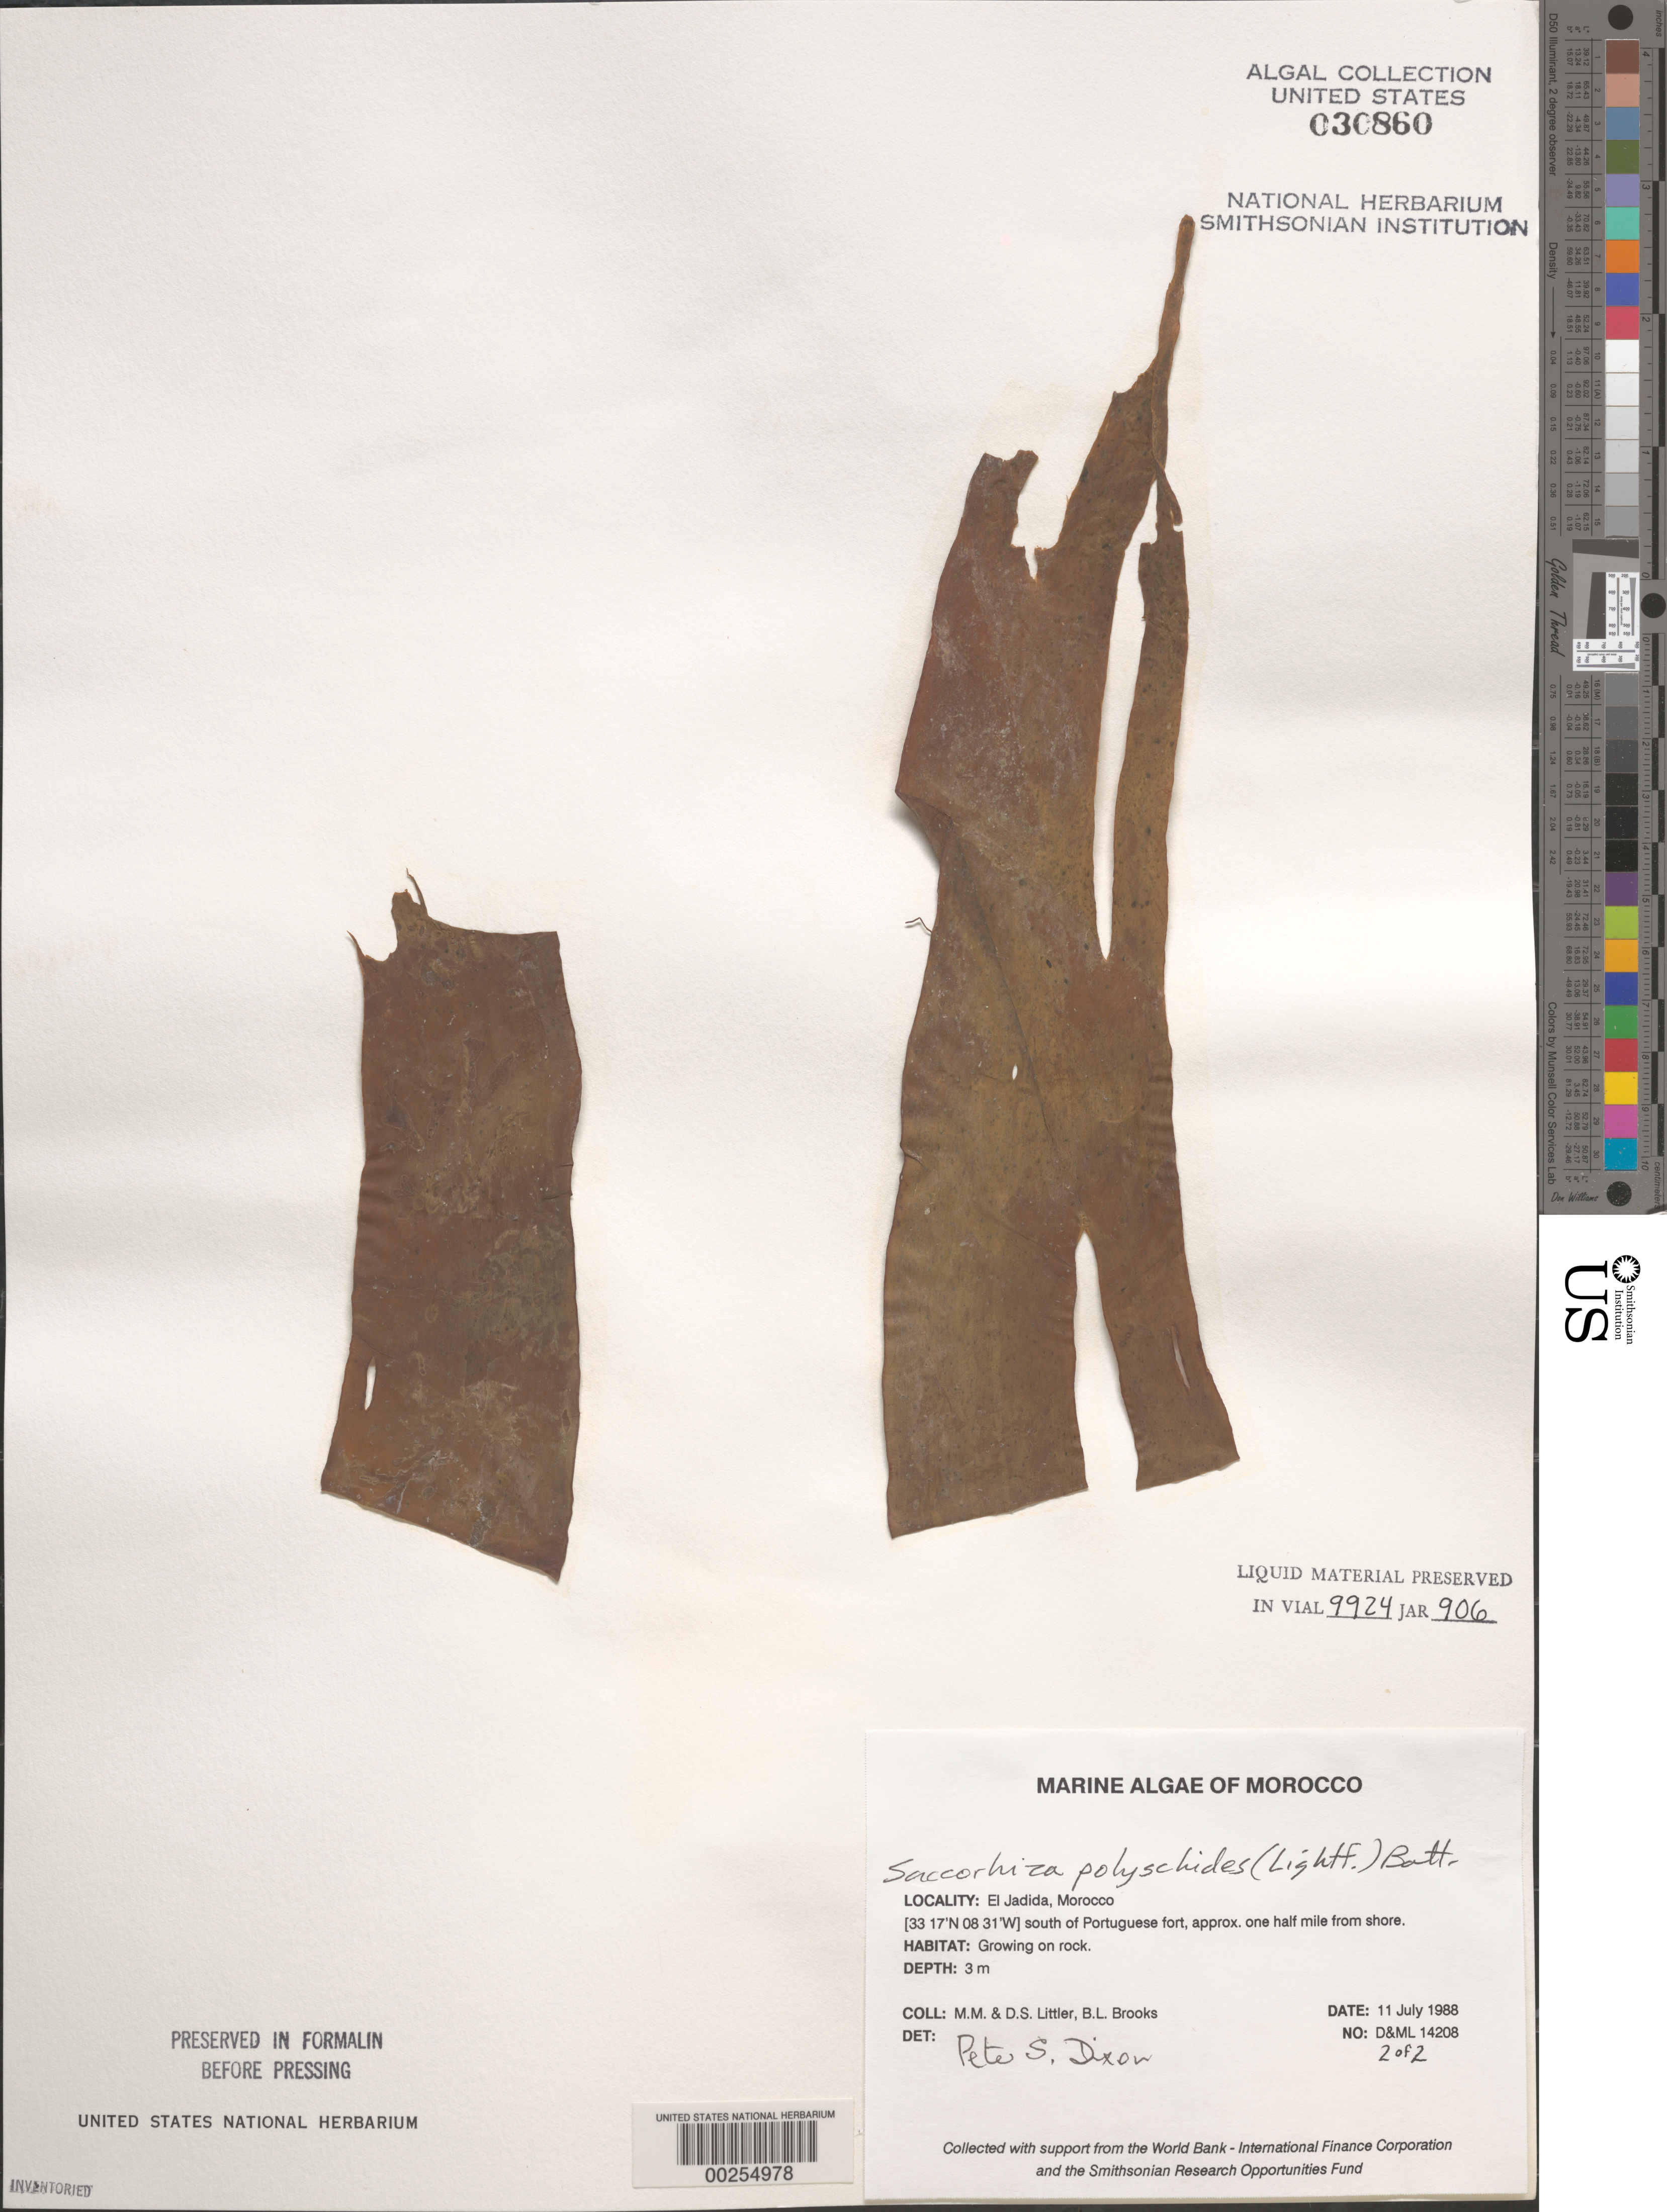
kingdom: Chromista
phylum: Foraminifera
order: Astrorhizida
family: Hyperamminidae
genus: Saccorhiza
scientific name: Saccorhiza polyschides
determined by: Dixon, P. S.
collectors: M. M. Littler, D. S. Littler & B. Brooks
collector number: D&ML 14208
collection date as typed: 11 Jul 1988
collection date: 1988-07-11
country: Morocco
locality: El Jadida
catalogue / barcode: US 30860